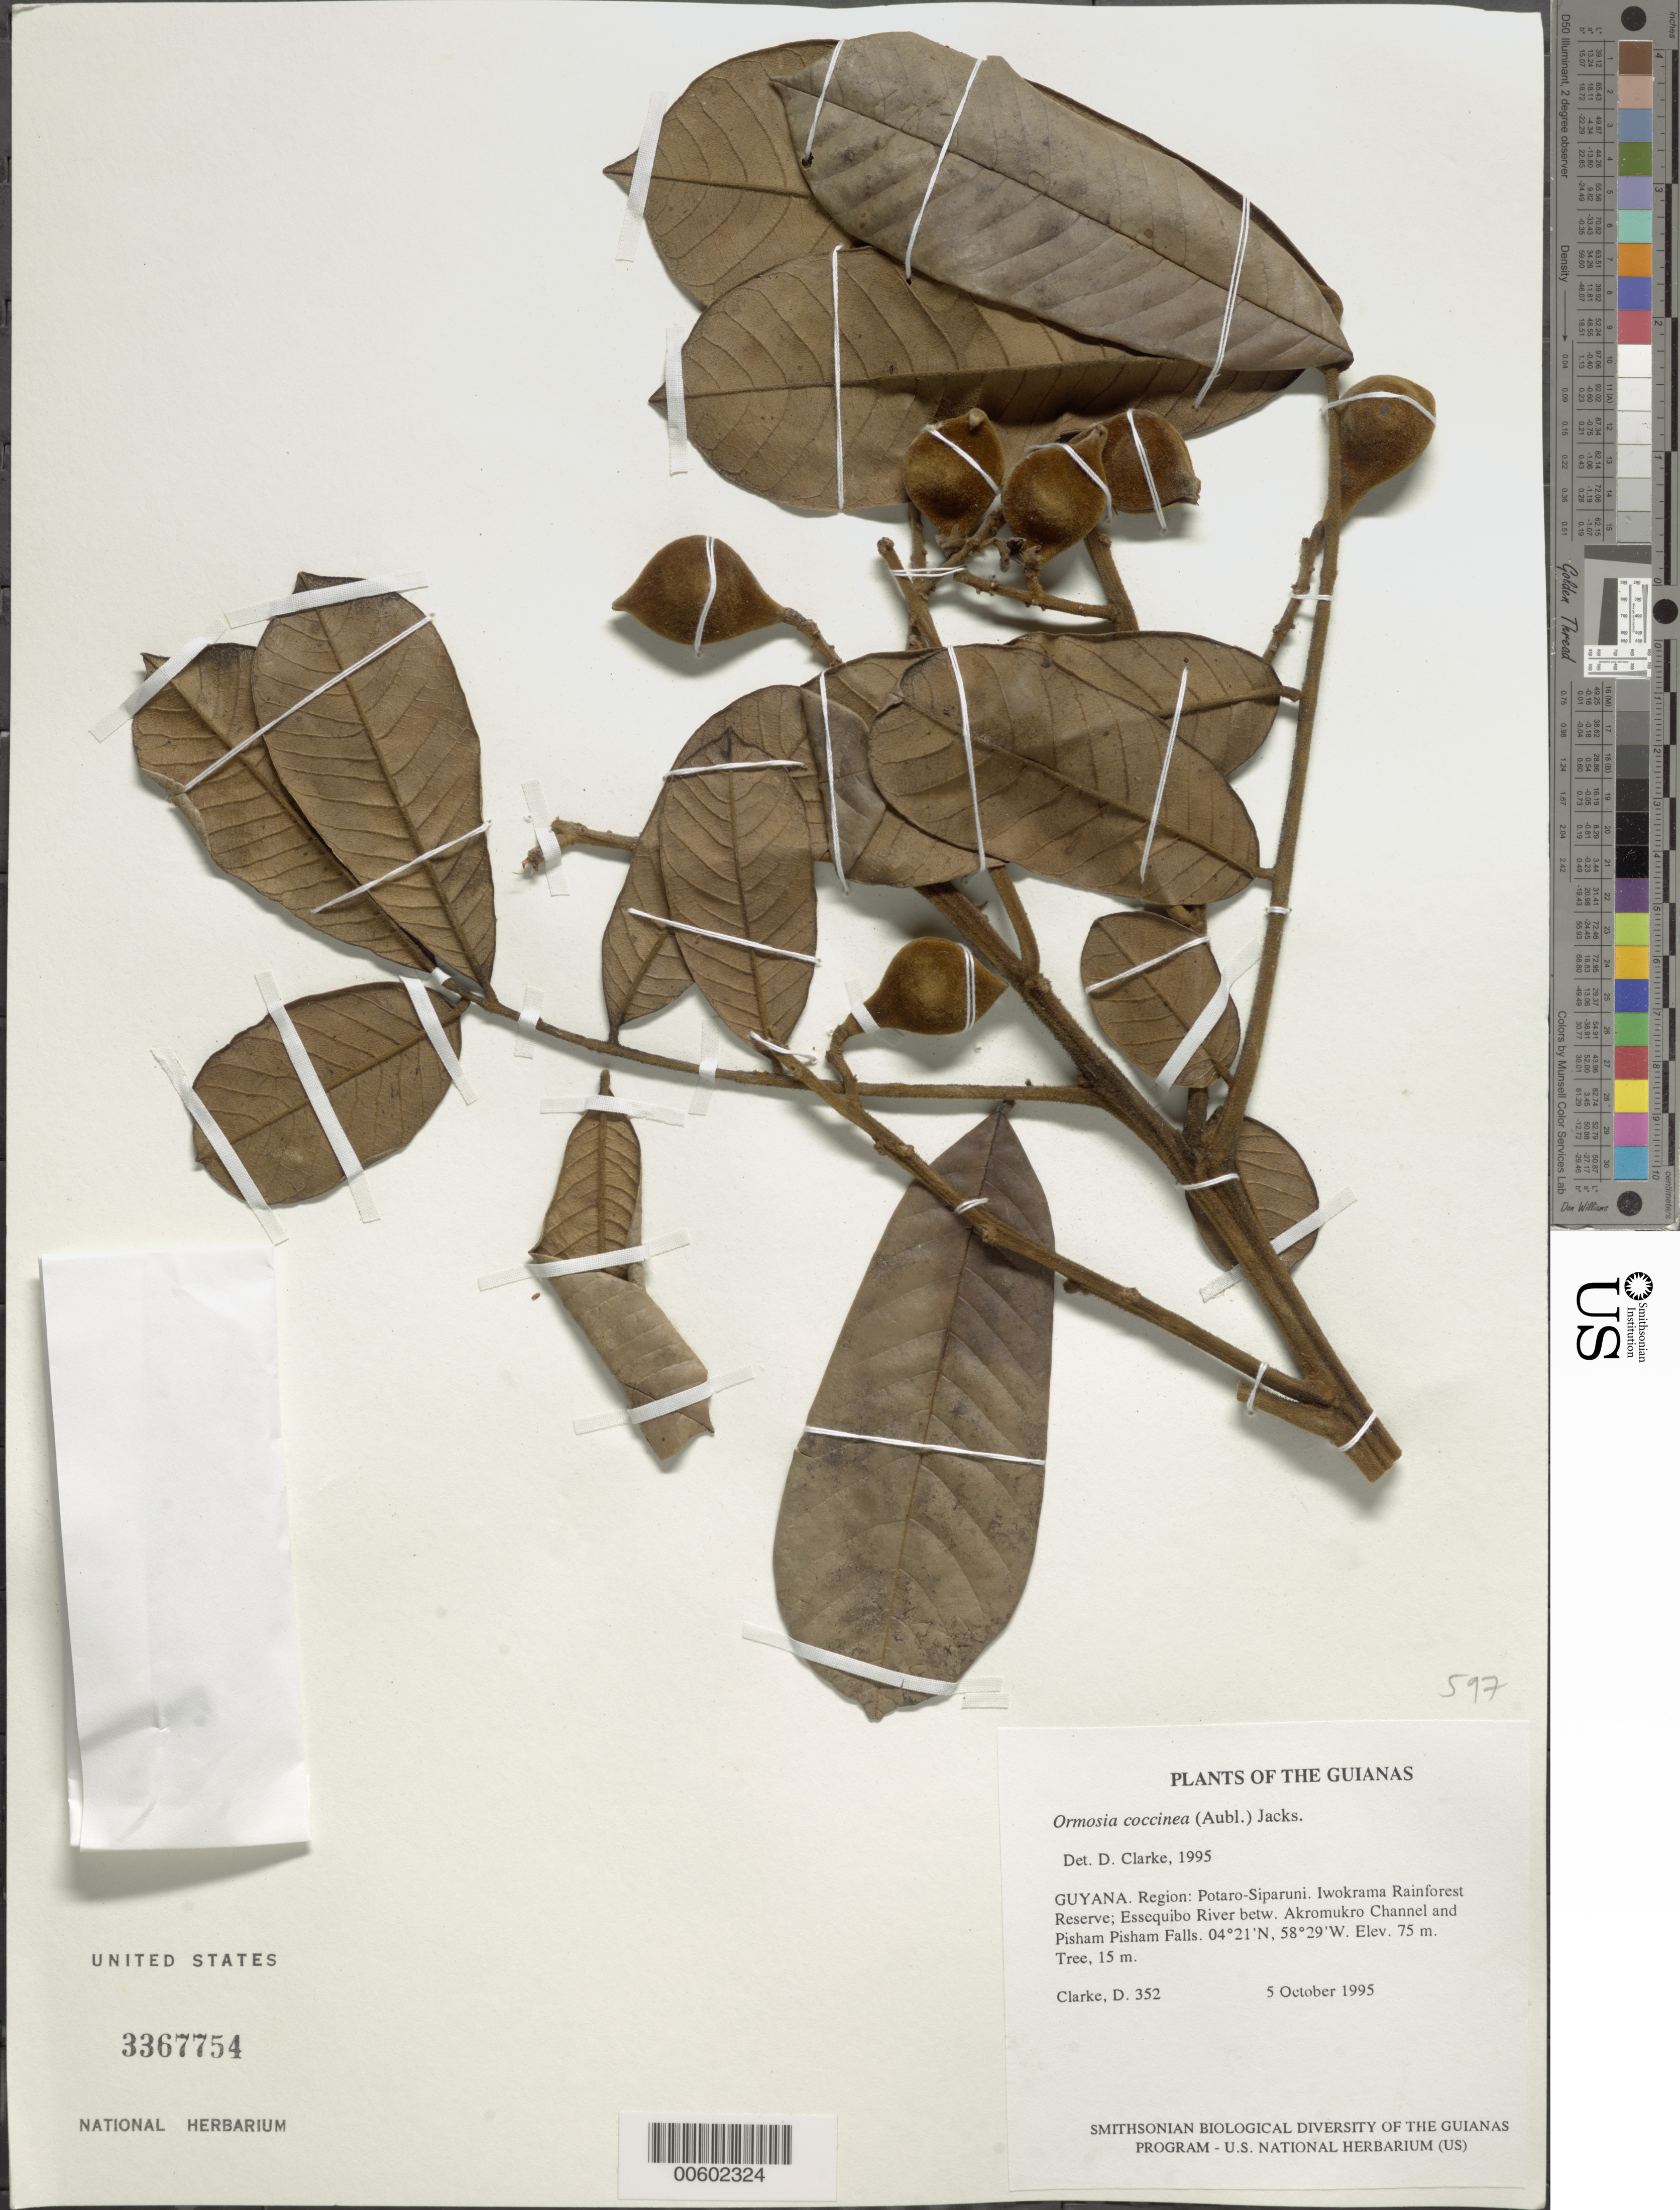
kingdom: Plantae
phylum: Tracheophyta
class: Magnoliopsida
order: Fabales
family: Fabaceae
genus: Ormosia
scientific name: Ormosia coccinea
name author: (Aubl.) Jacks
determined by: Clarke, H. D., University of North Carolina (Asheville)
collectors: H. D. Clarke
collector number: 352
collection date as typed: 5 October 1995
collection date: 1995-10-05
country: Guyana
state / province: Potaro-Siparuni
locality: Iwokrama Rainforest Reserve; Essequibo River betw. Akromukro Channel and Pisham Pisham Falls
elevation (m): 75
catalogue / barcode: US 3367754